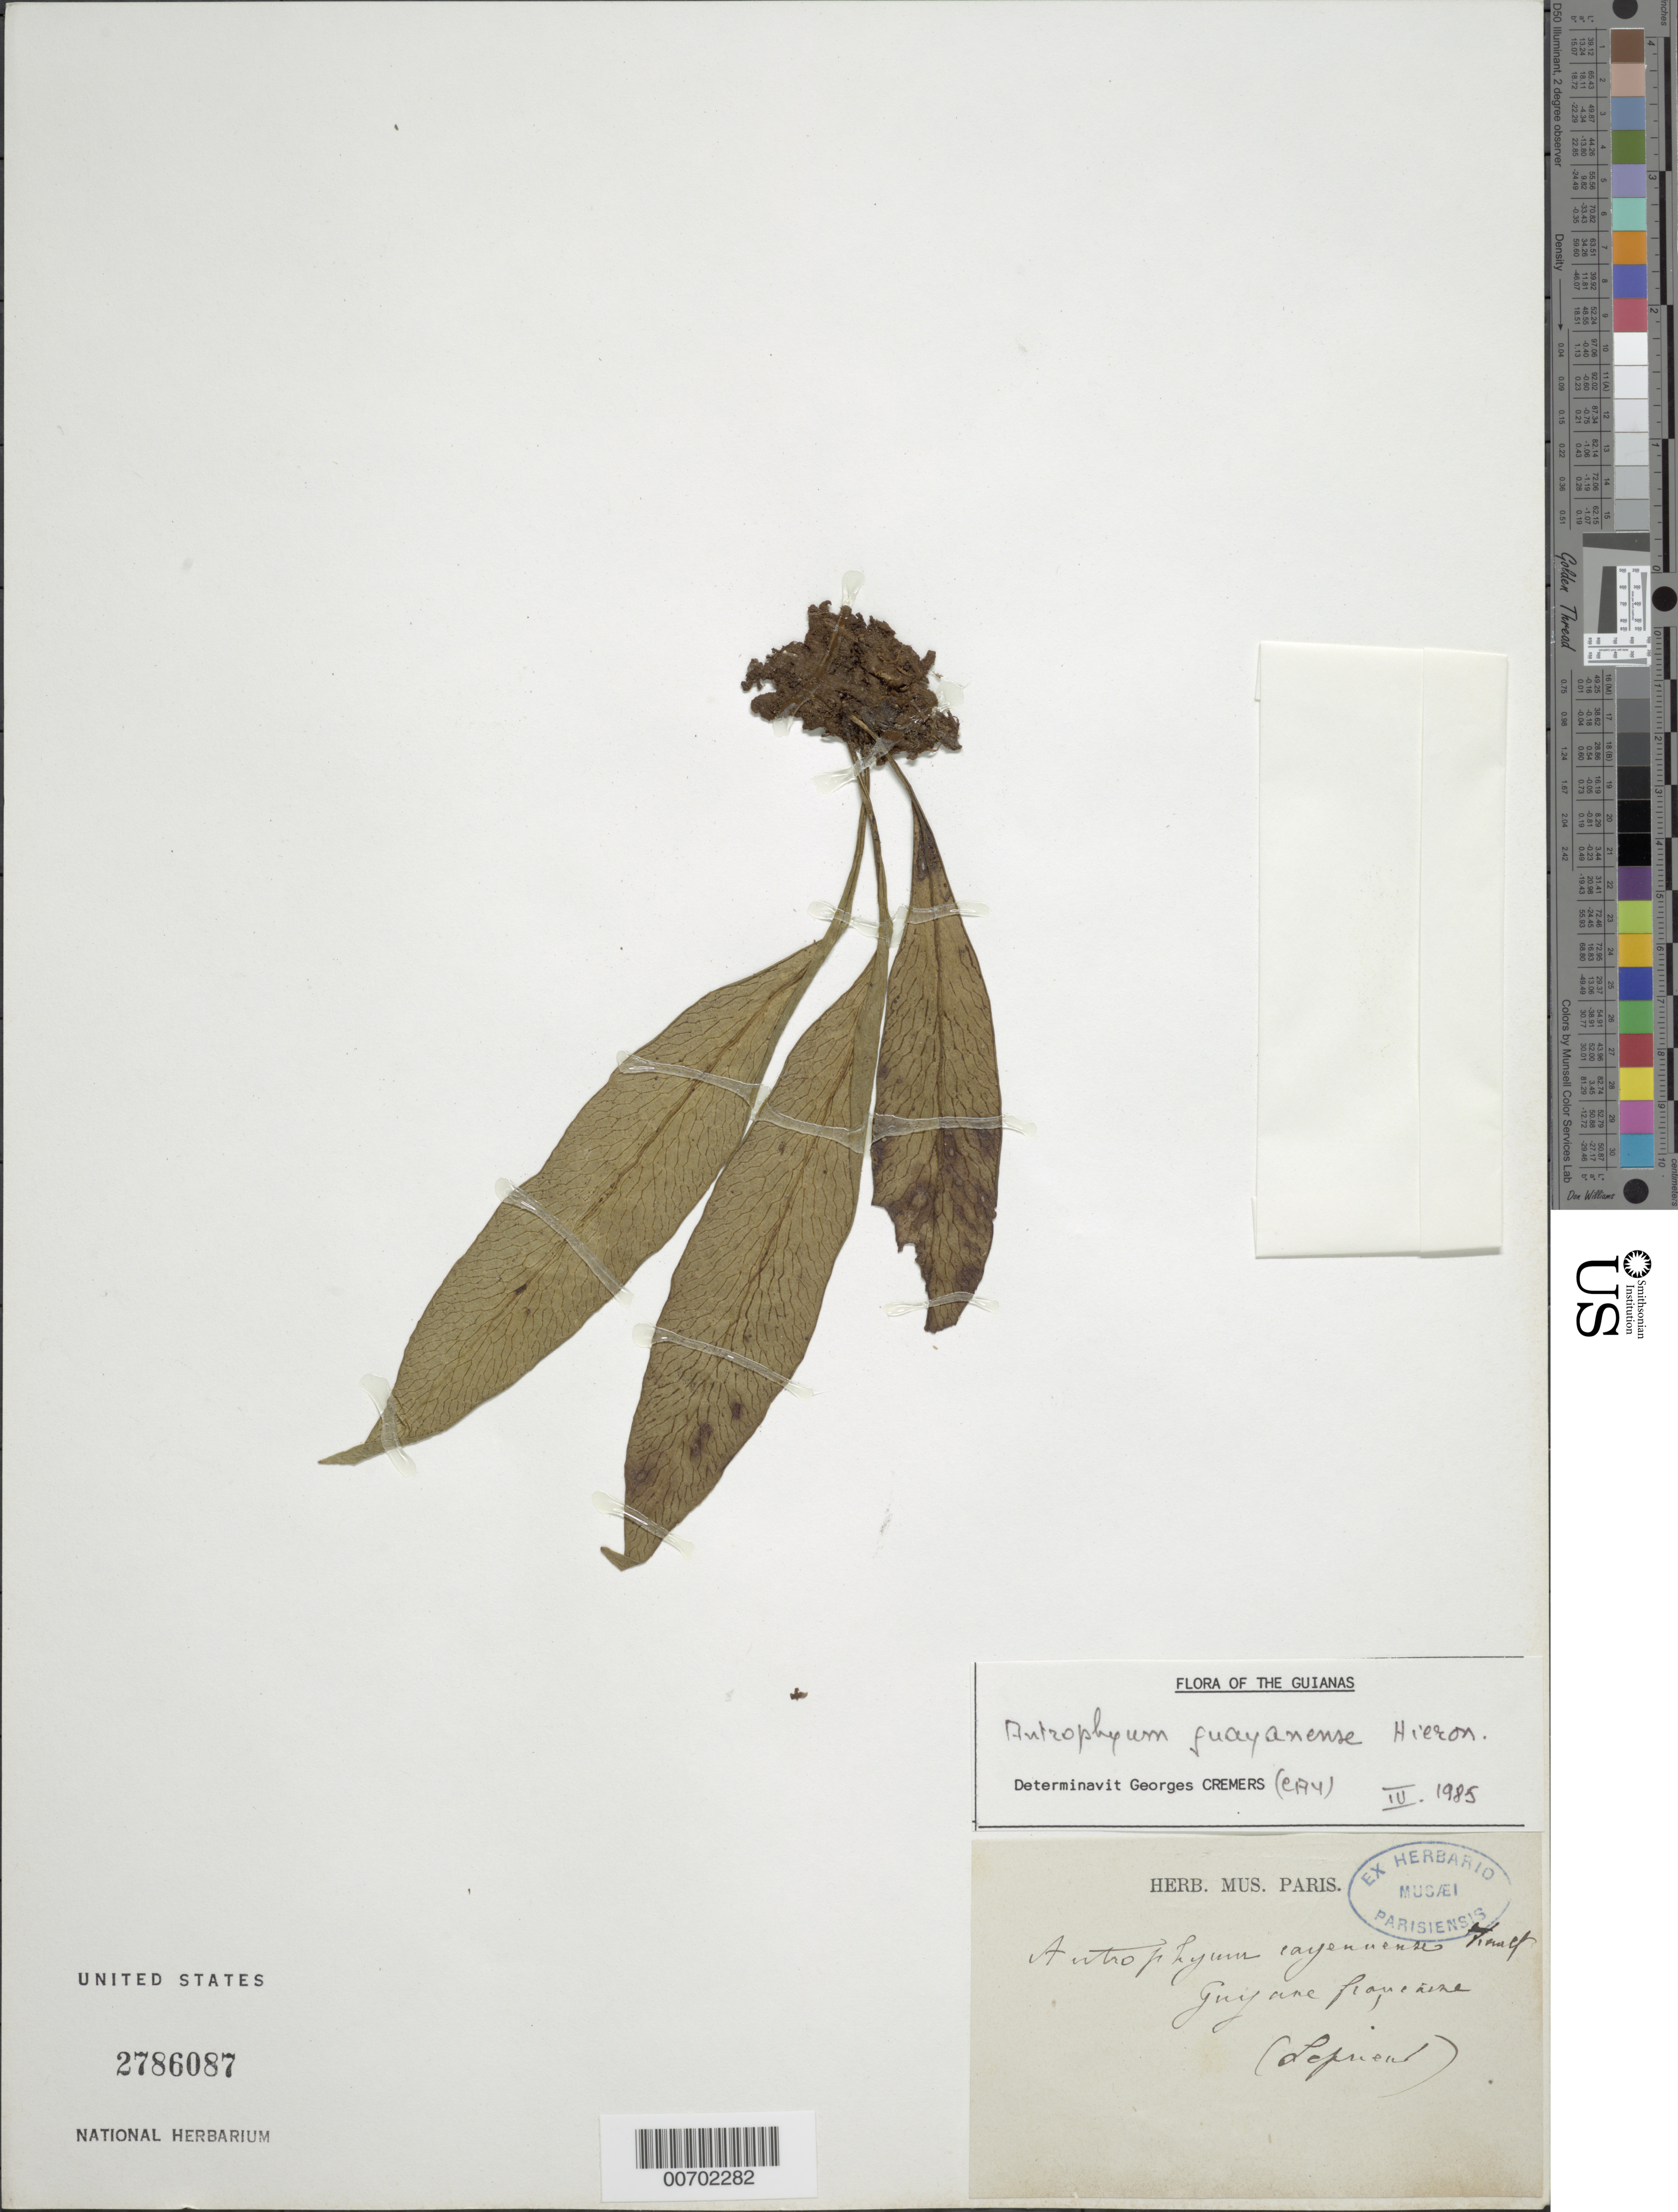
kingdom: Plantae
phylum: Tracheophyta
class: Polypodiopsida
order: Polypodiales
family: Pteridaceae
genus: Polytaenium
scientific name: Polytaenium guayanense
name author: (Hieron.) Alston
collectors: F. M. R. Leprieur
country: French Guiana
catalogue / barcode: US 2786087